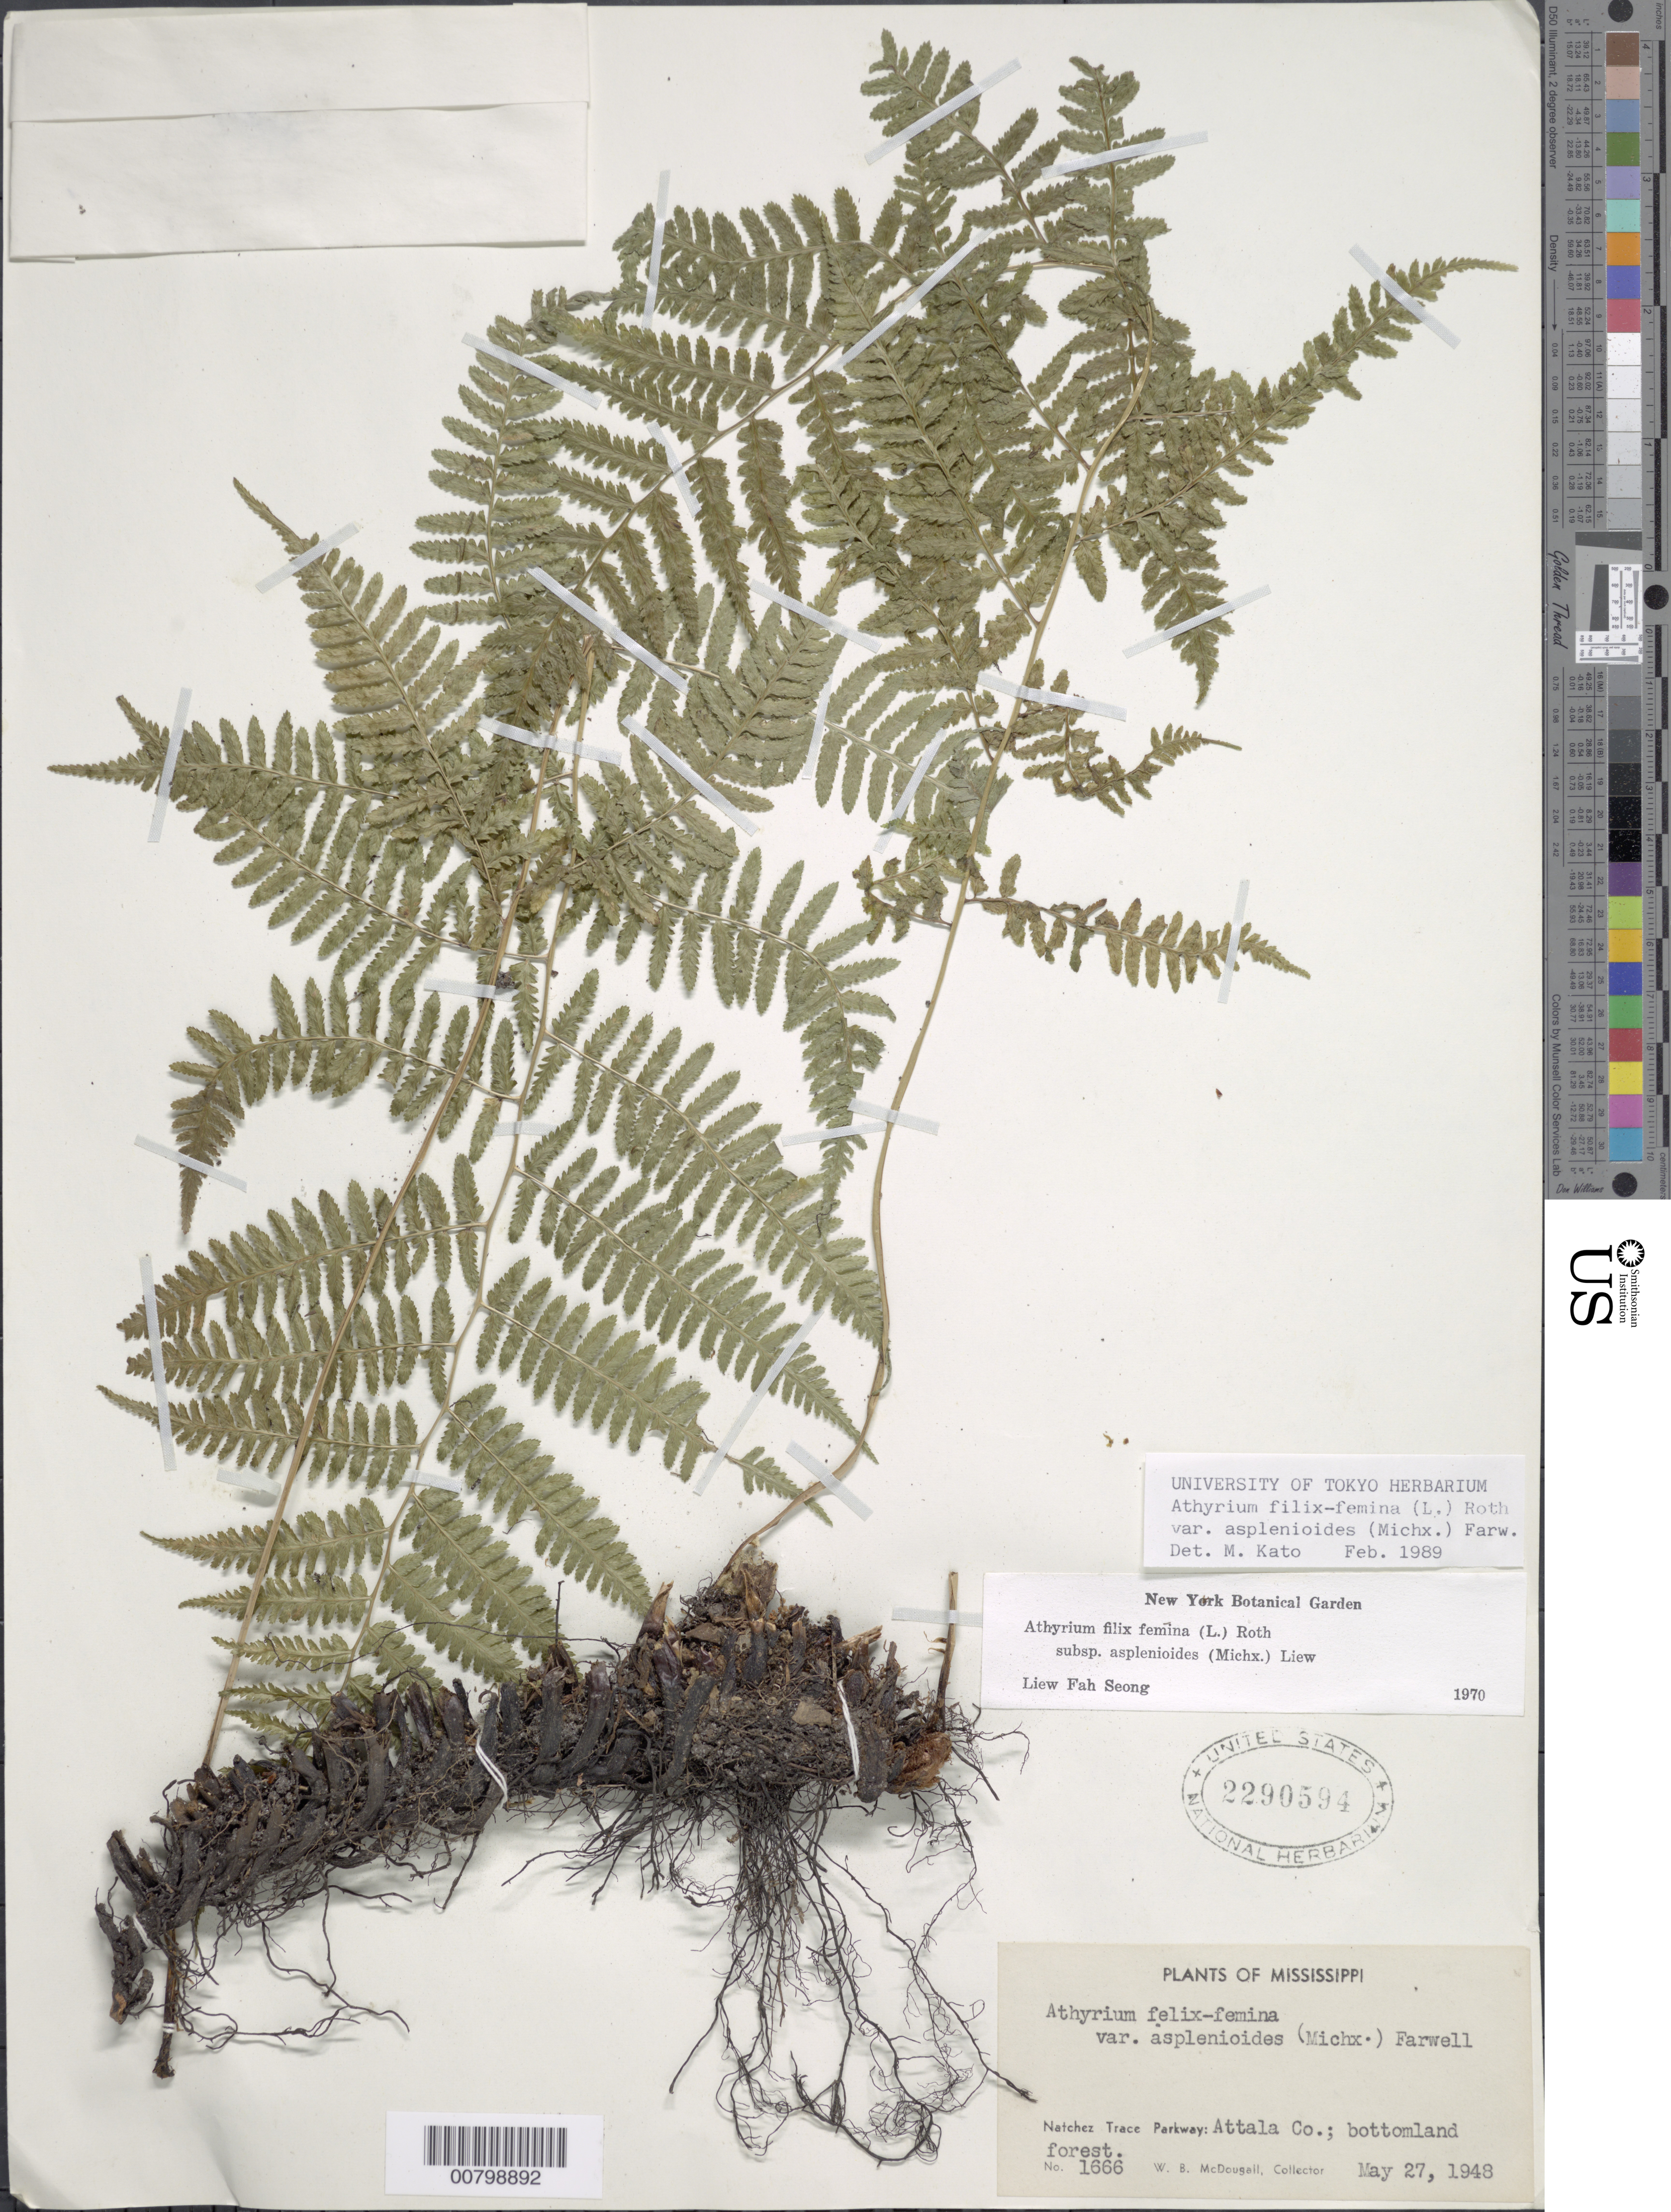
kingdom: Plantae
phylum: Tracheophyta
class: Polypodiopsida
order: Polypodiales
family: Athyriaceae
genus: Athyrium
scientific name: Athyrium filix-femina subsp. asplenioides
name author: (Michx.) Hultén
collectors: W. B. McDougall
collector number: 1666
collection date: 1948-05-27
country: United States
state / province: Mississippi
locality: Natchez Trace Parkway: Attala Co.: bottomland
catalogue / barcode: US 2290594